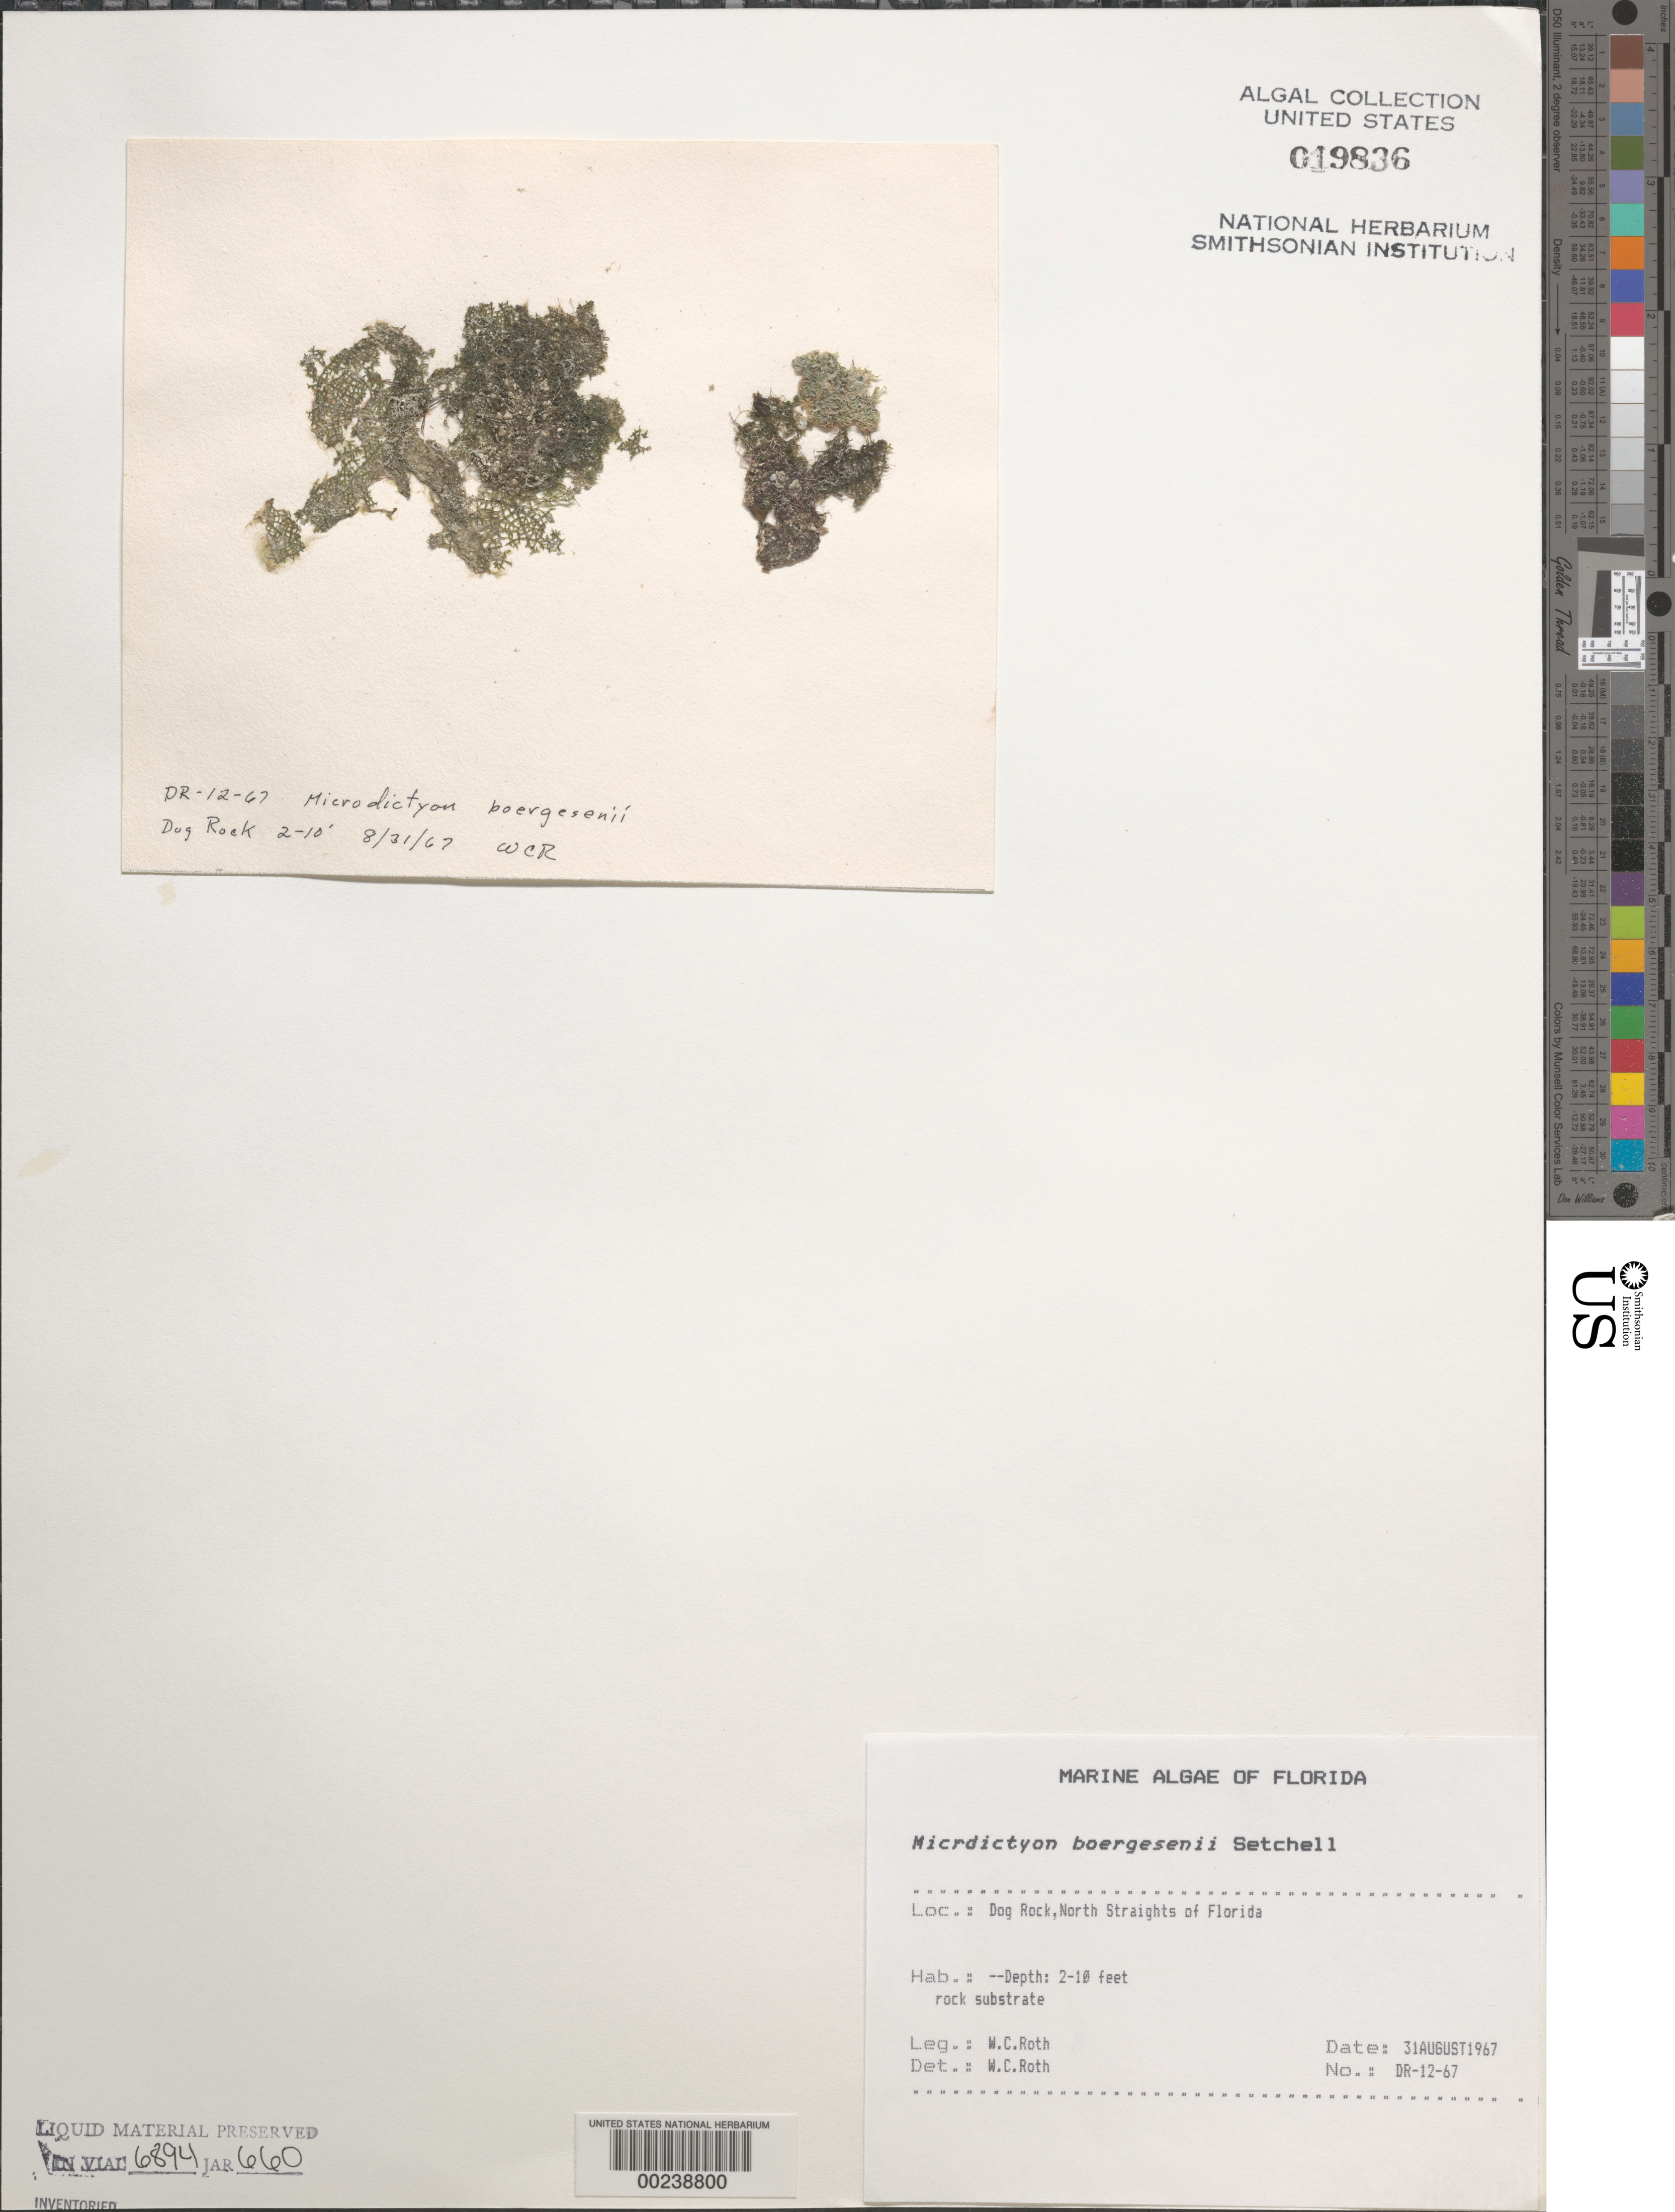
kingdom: Plantae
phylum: Chlorophyta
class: Ulvophyceae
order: Cladophorales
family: Anadyomenaceae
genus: Microdictyon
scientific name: Microdictyon boergesenii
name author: Setch.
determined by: Roth, W. C.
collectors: W. C. Roth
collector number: Dr-12-67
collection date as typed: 31 Aug 1967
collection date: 1967-08-31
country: United States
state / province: Florida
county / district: Monroe County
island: Cay Sal (Dog Rock)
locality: North Straits of Florida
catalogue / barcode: US 19836